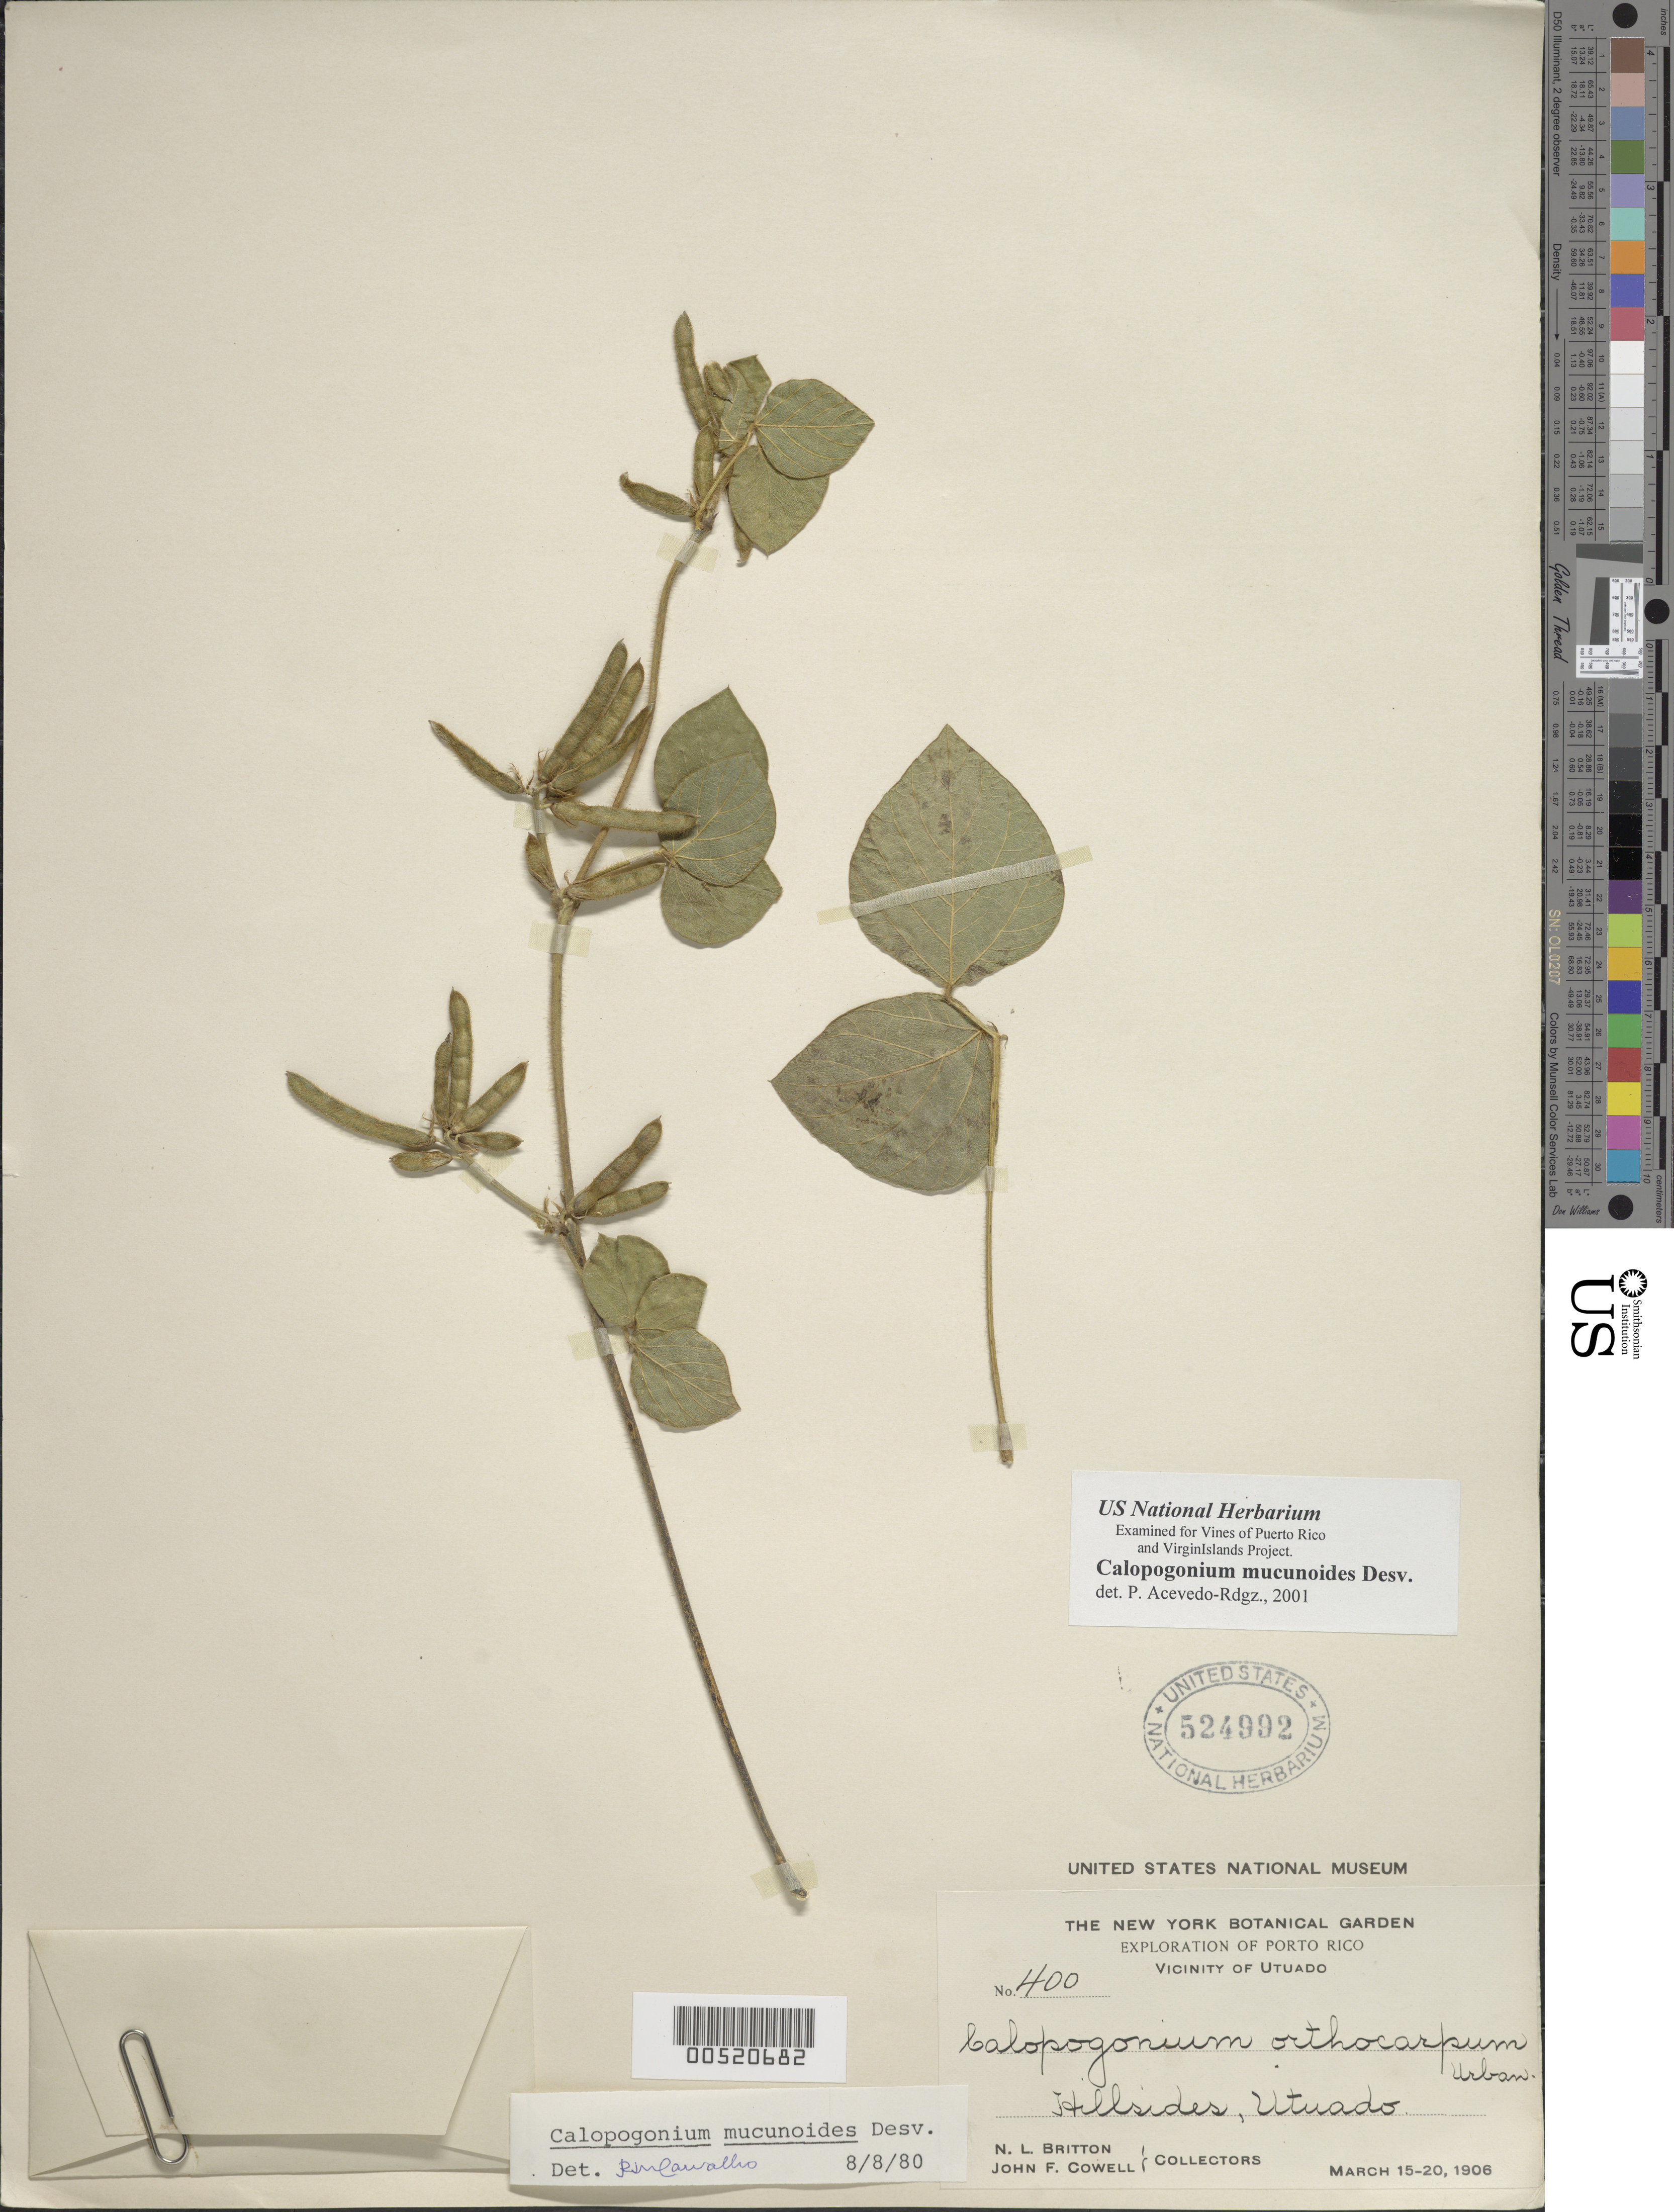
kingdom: Plantae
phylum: Tracheophyta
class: Magnoliopsida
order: Fabales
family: Fabaceae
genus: Calopogonium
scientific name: Calopogonium mucunoides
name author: Desv.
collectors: N. Britton & J. F. Cowell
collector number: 400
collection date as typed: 15 Mar 1906 to 20 Mar 1906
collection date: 1906-03-15/1906-03-20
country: Puerto Rico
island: Greater Antilles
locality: vicinity of Utuado. Hillsides.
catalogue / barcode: US 524992